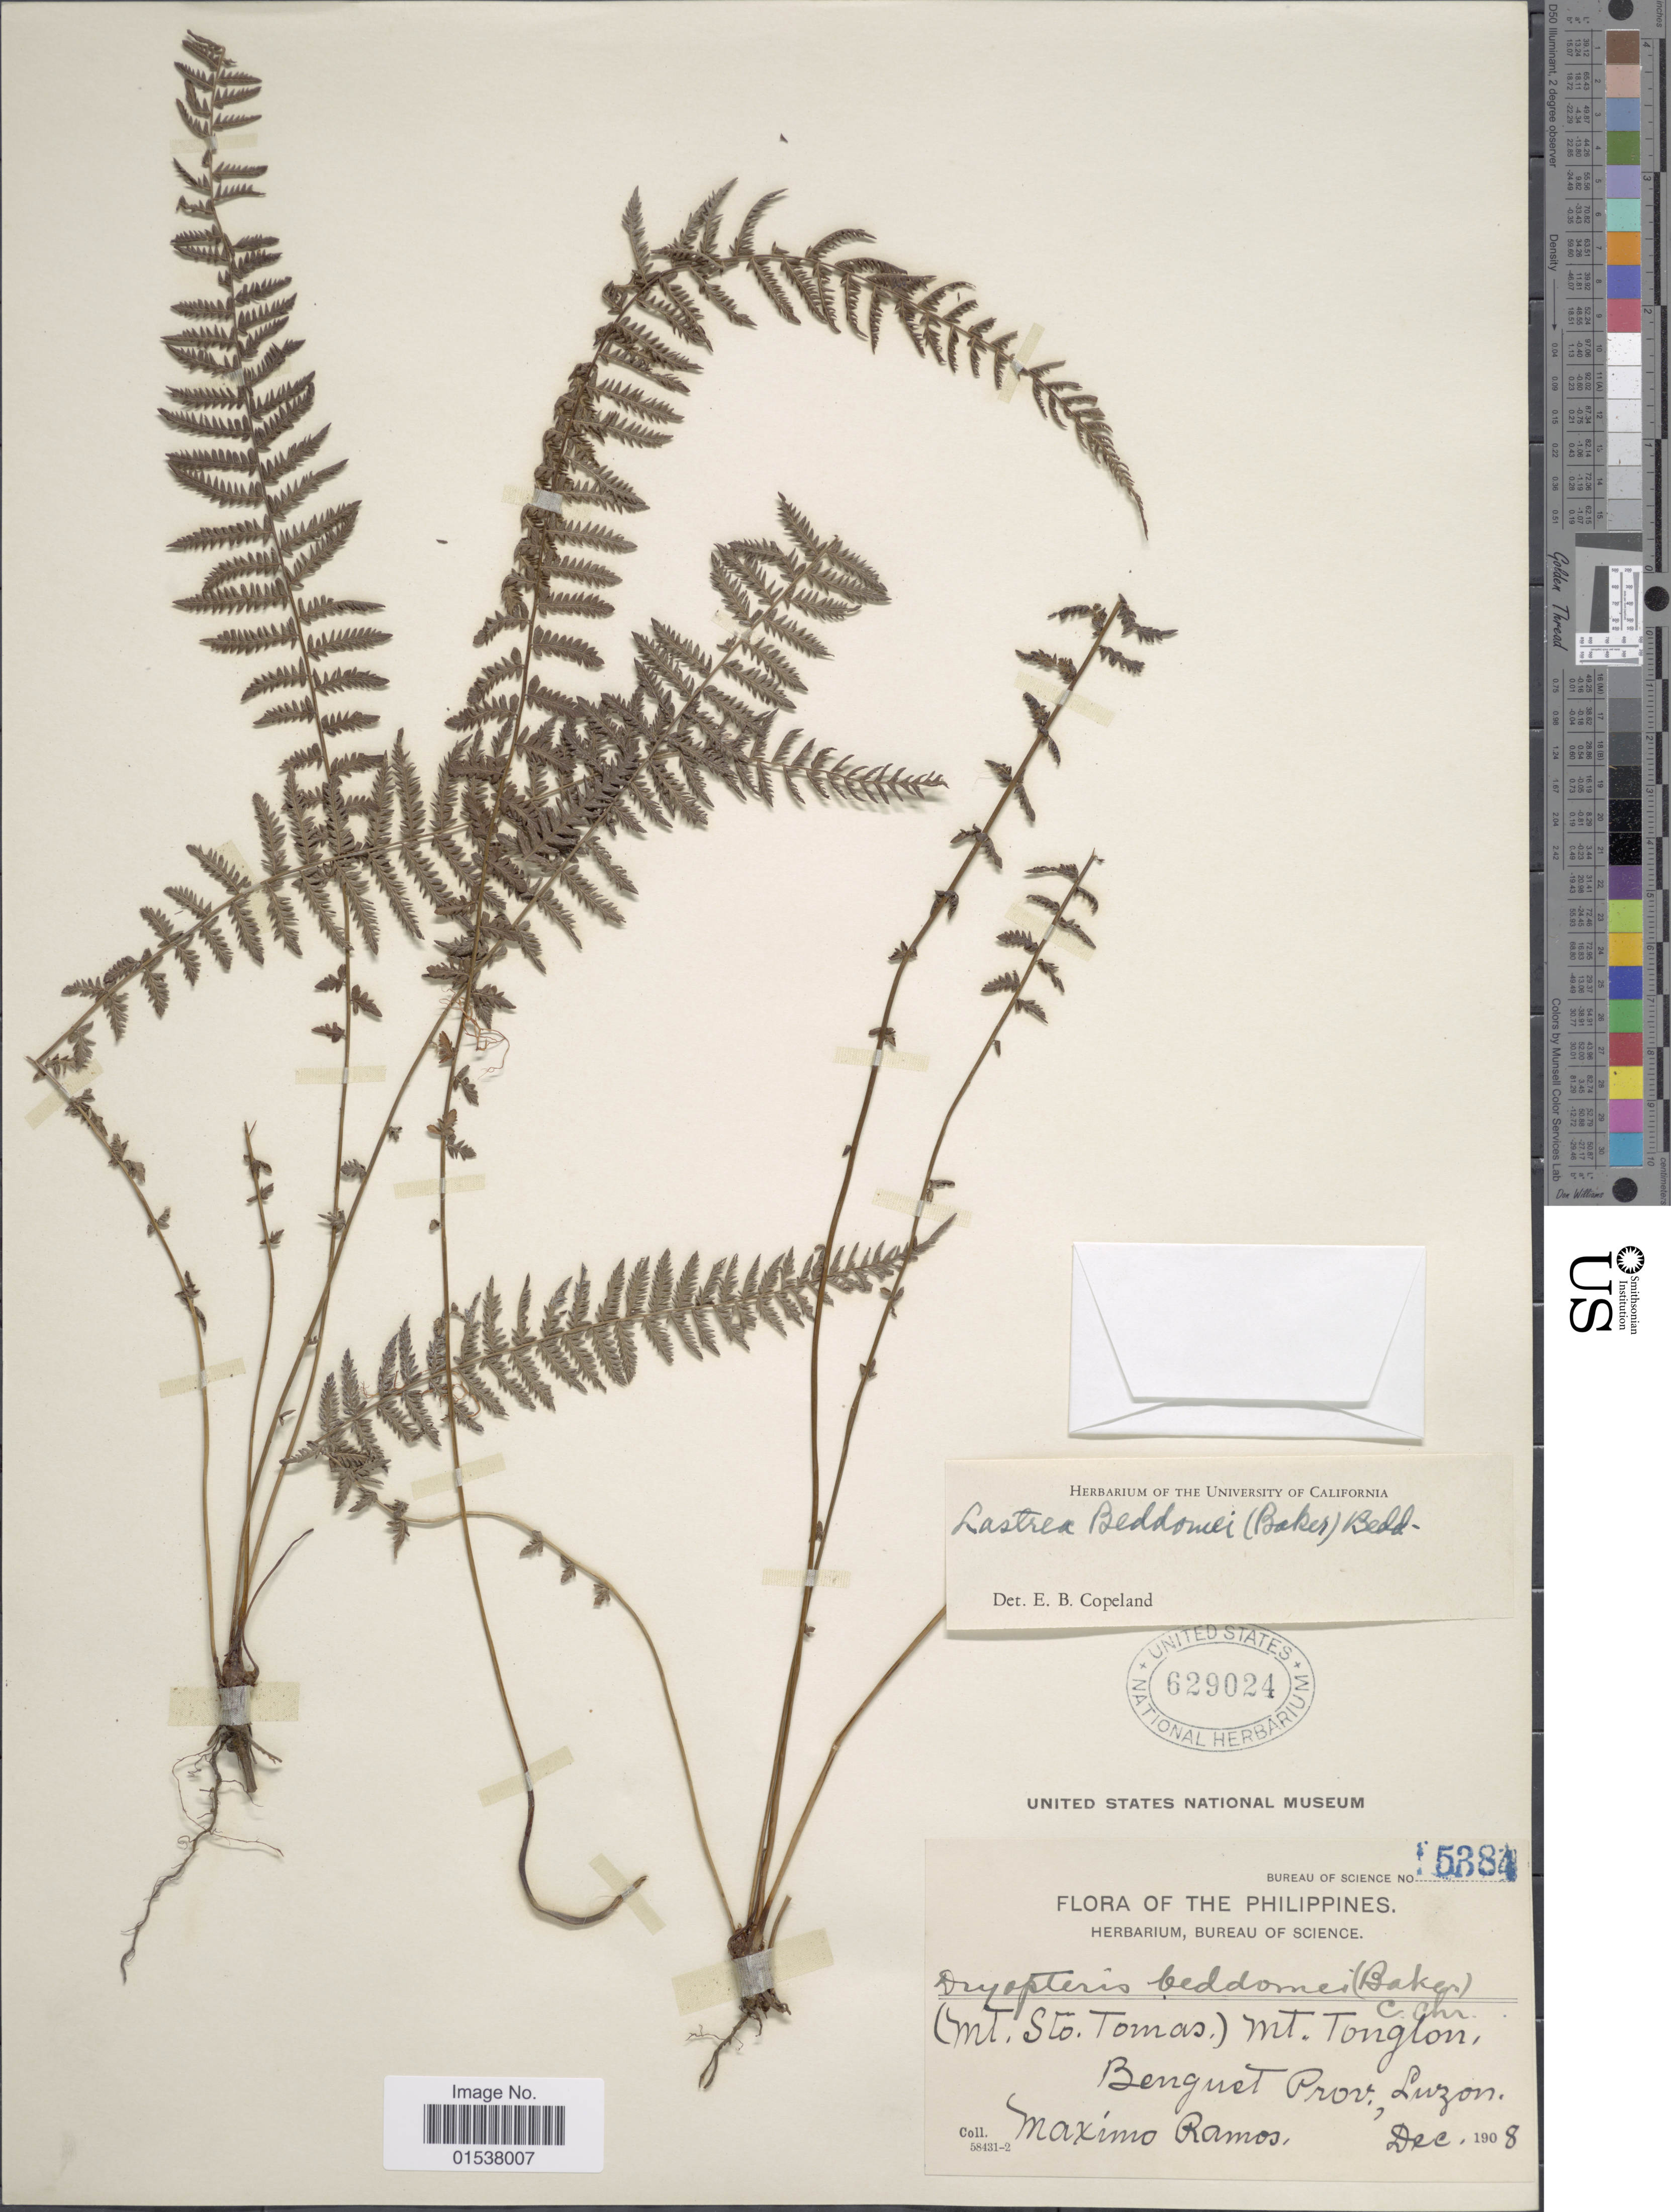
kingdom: Plantae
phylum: Tracheophyta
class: Polypodiopsida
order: Polypodiales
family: Thelypteridaceae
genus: Parathelypteris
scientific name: Parathelypteris beddomei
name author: (Baker) Ching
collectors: M. Ramos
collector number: Bureau of Science 5384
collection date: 1908-12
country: Philippines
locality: (Mt. Sto. Tomas), Mt. Tonglon, Benguet Prov., Luzon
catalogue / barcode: US 629024